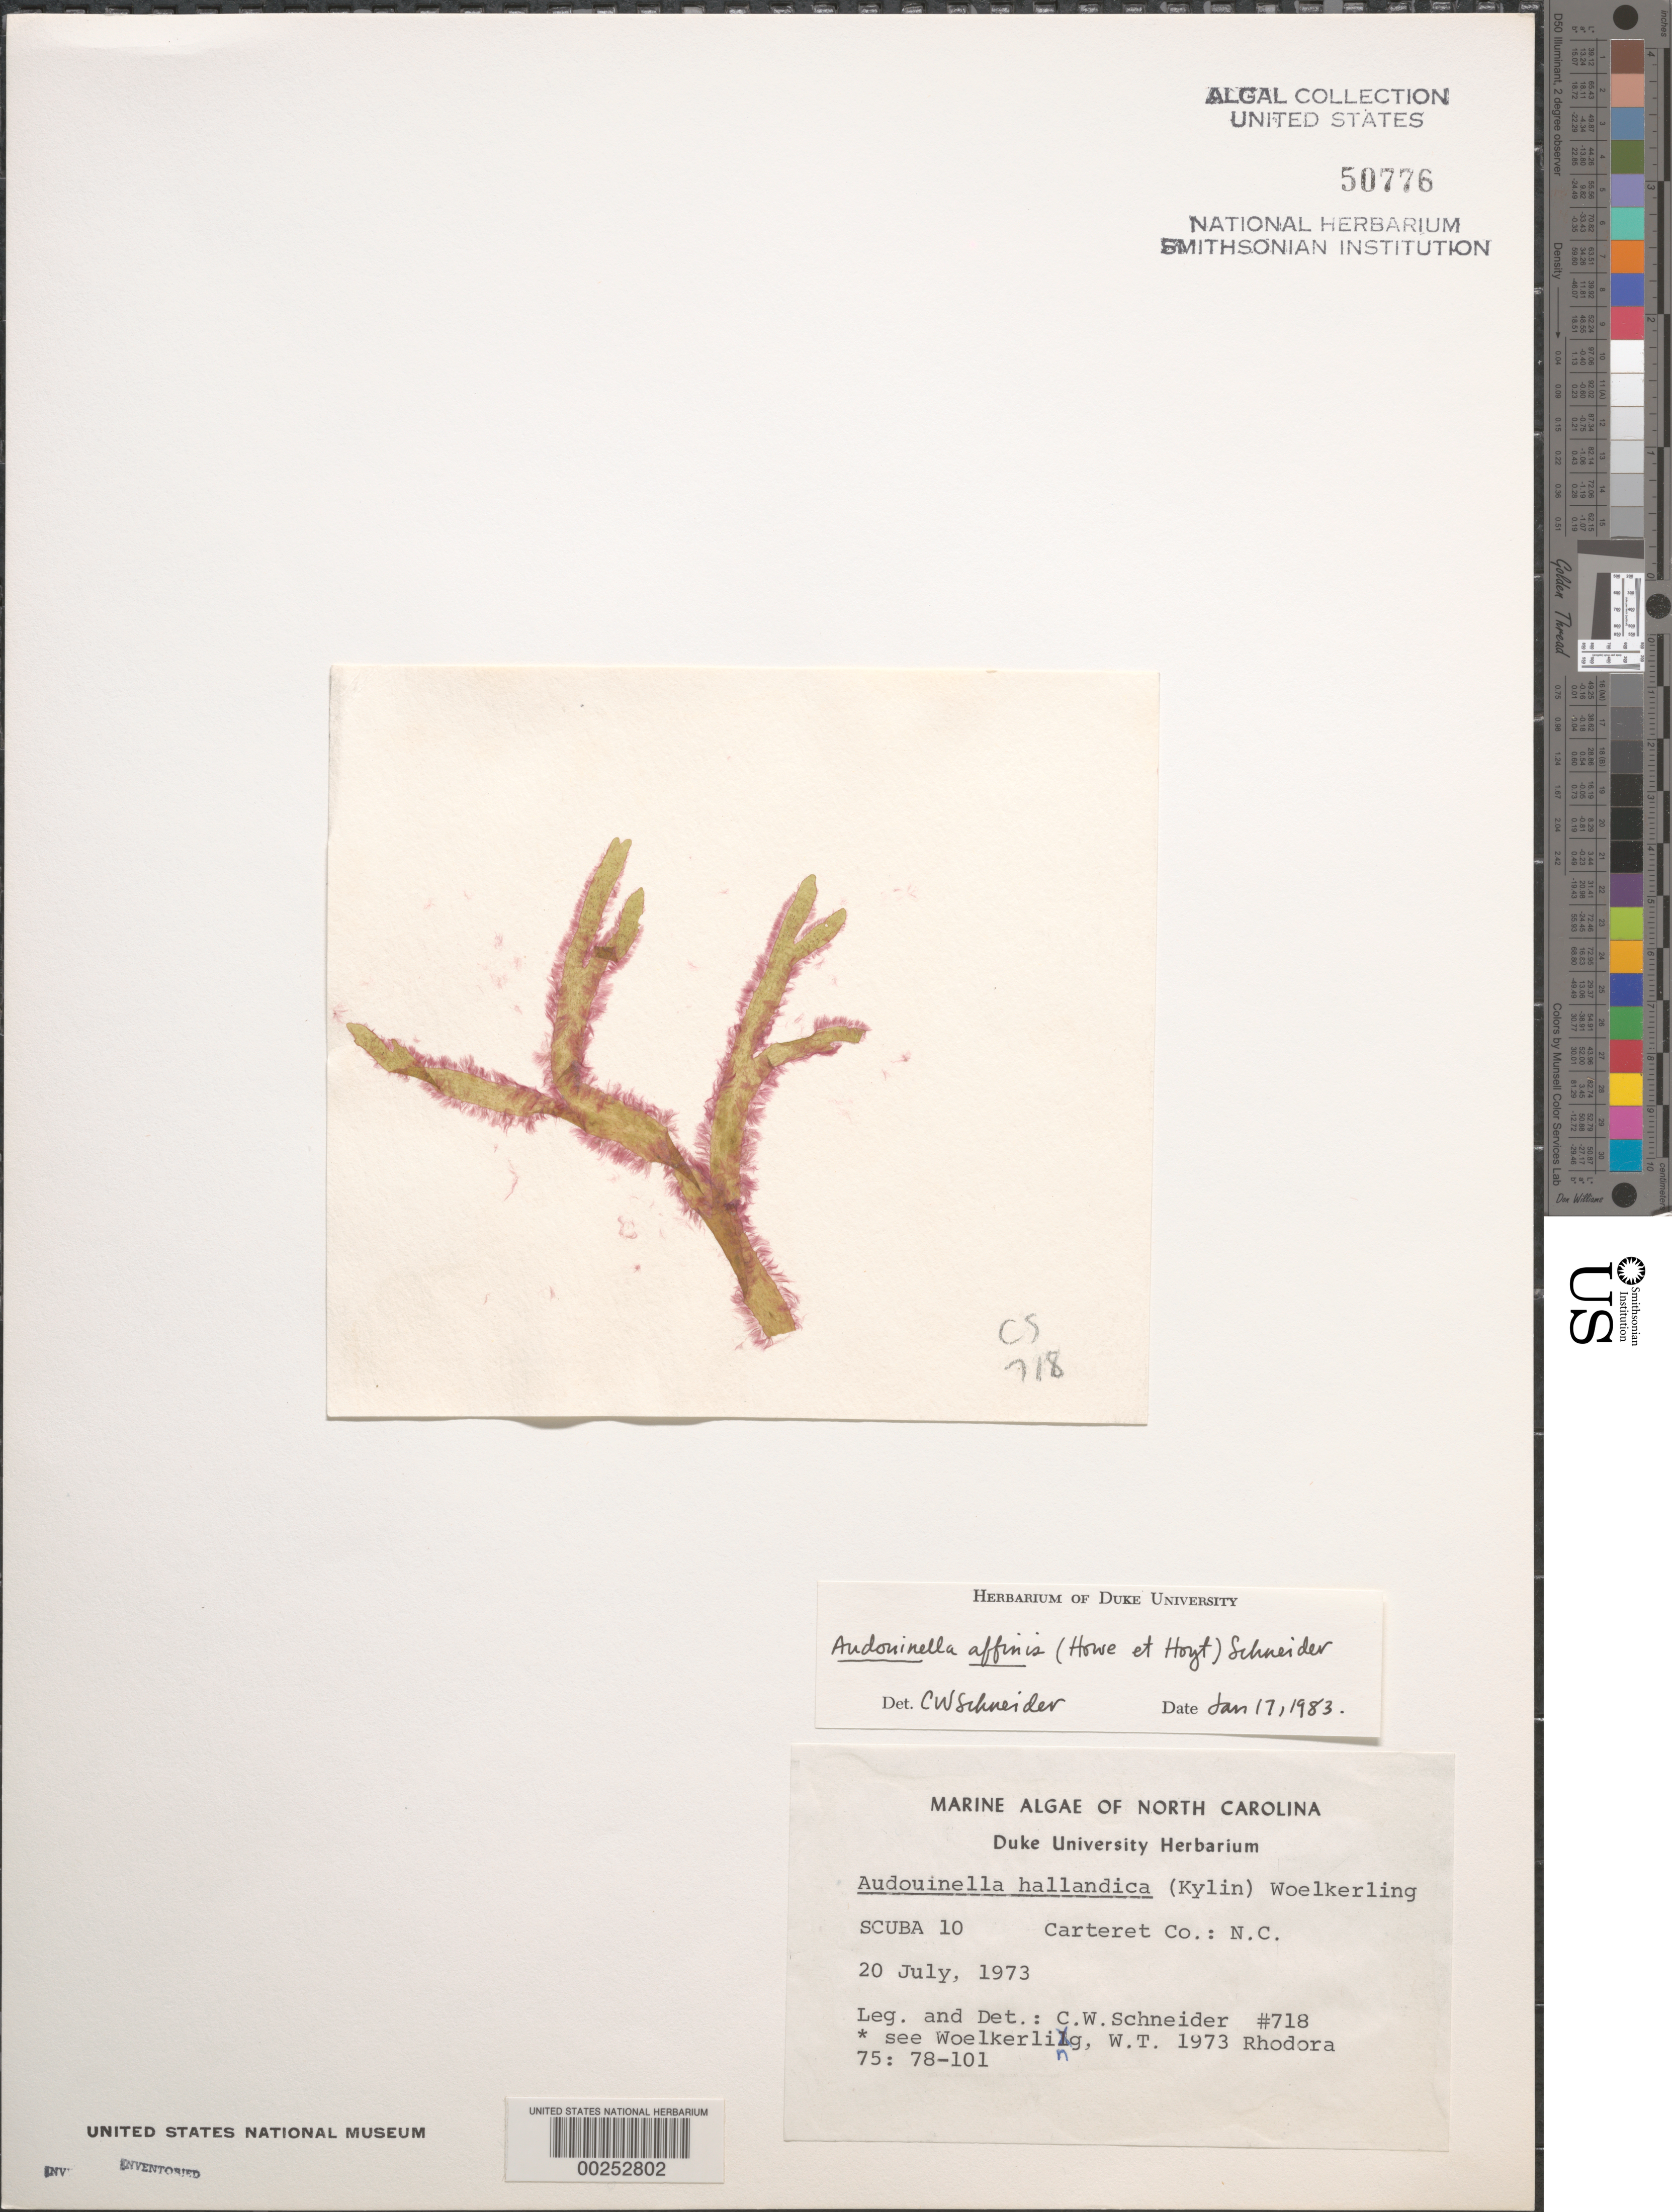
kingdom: Plantae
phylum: Rhodophyta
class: Florideophyceae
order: Acrochaetiales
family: Acrochaetiaceae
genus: Acrochaetium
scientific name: Acrochaetium affine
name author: M. Howe & Hoyt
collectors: C. W. Schneider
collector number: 718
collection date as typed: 20 Jul 1973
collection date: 1973-07-20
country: United States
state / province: North Carolina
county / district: Carteret County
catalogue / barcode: US 50776